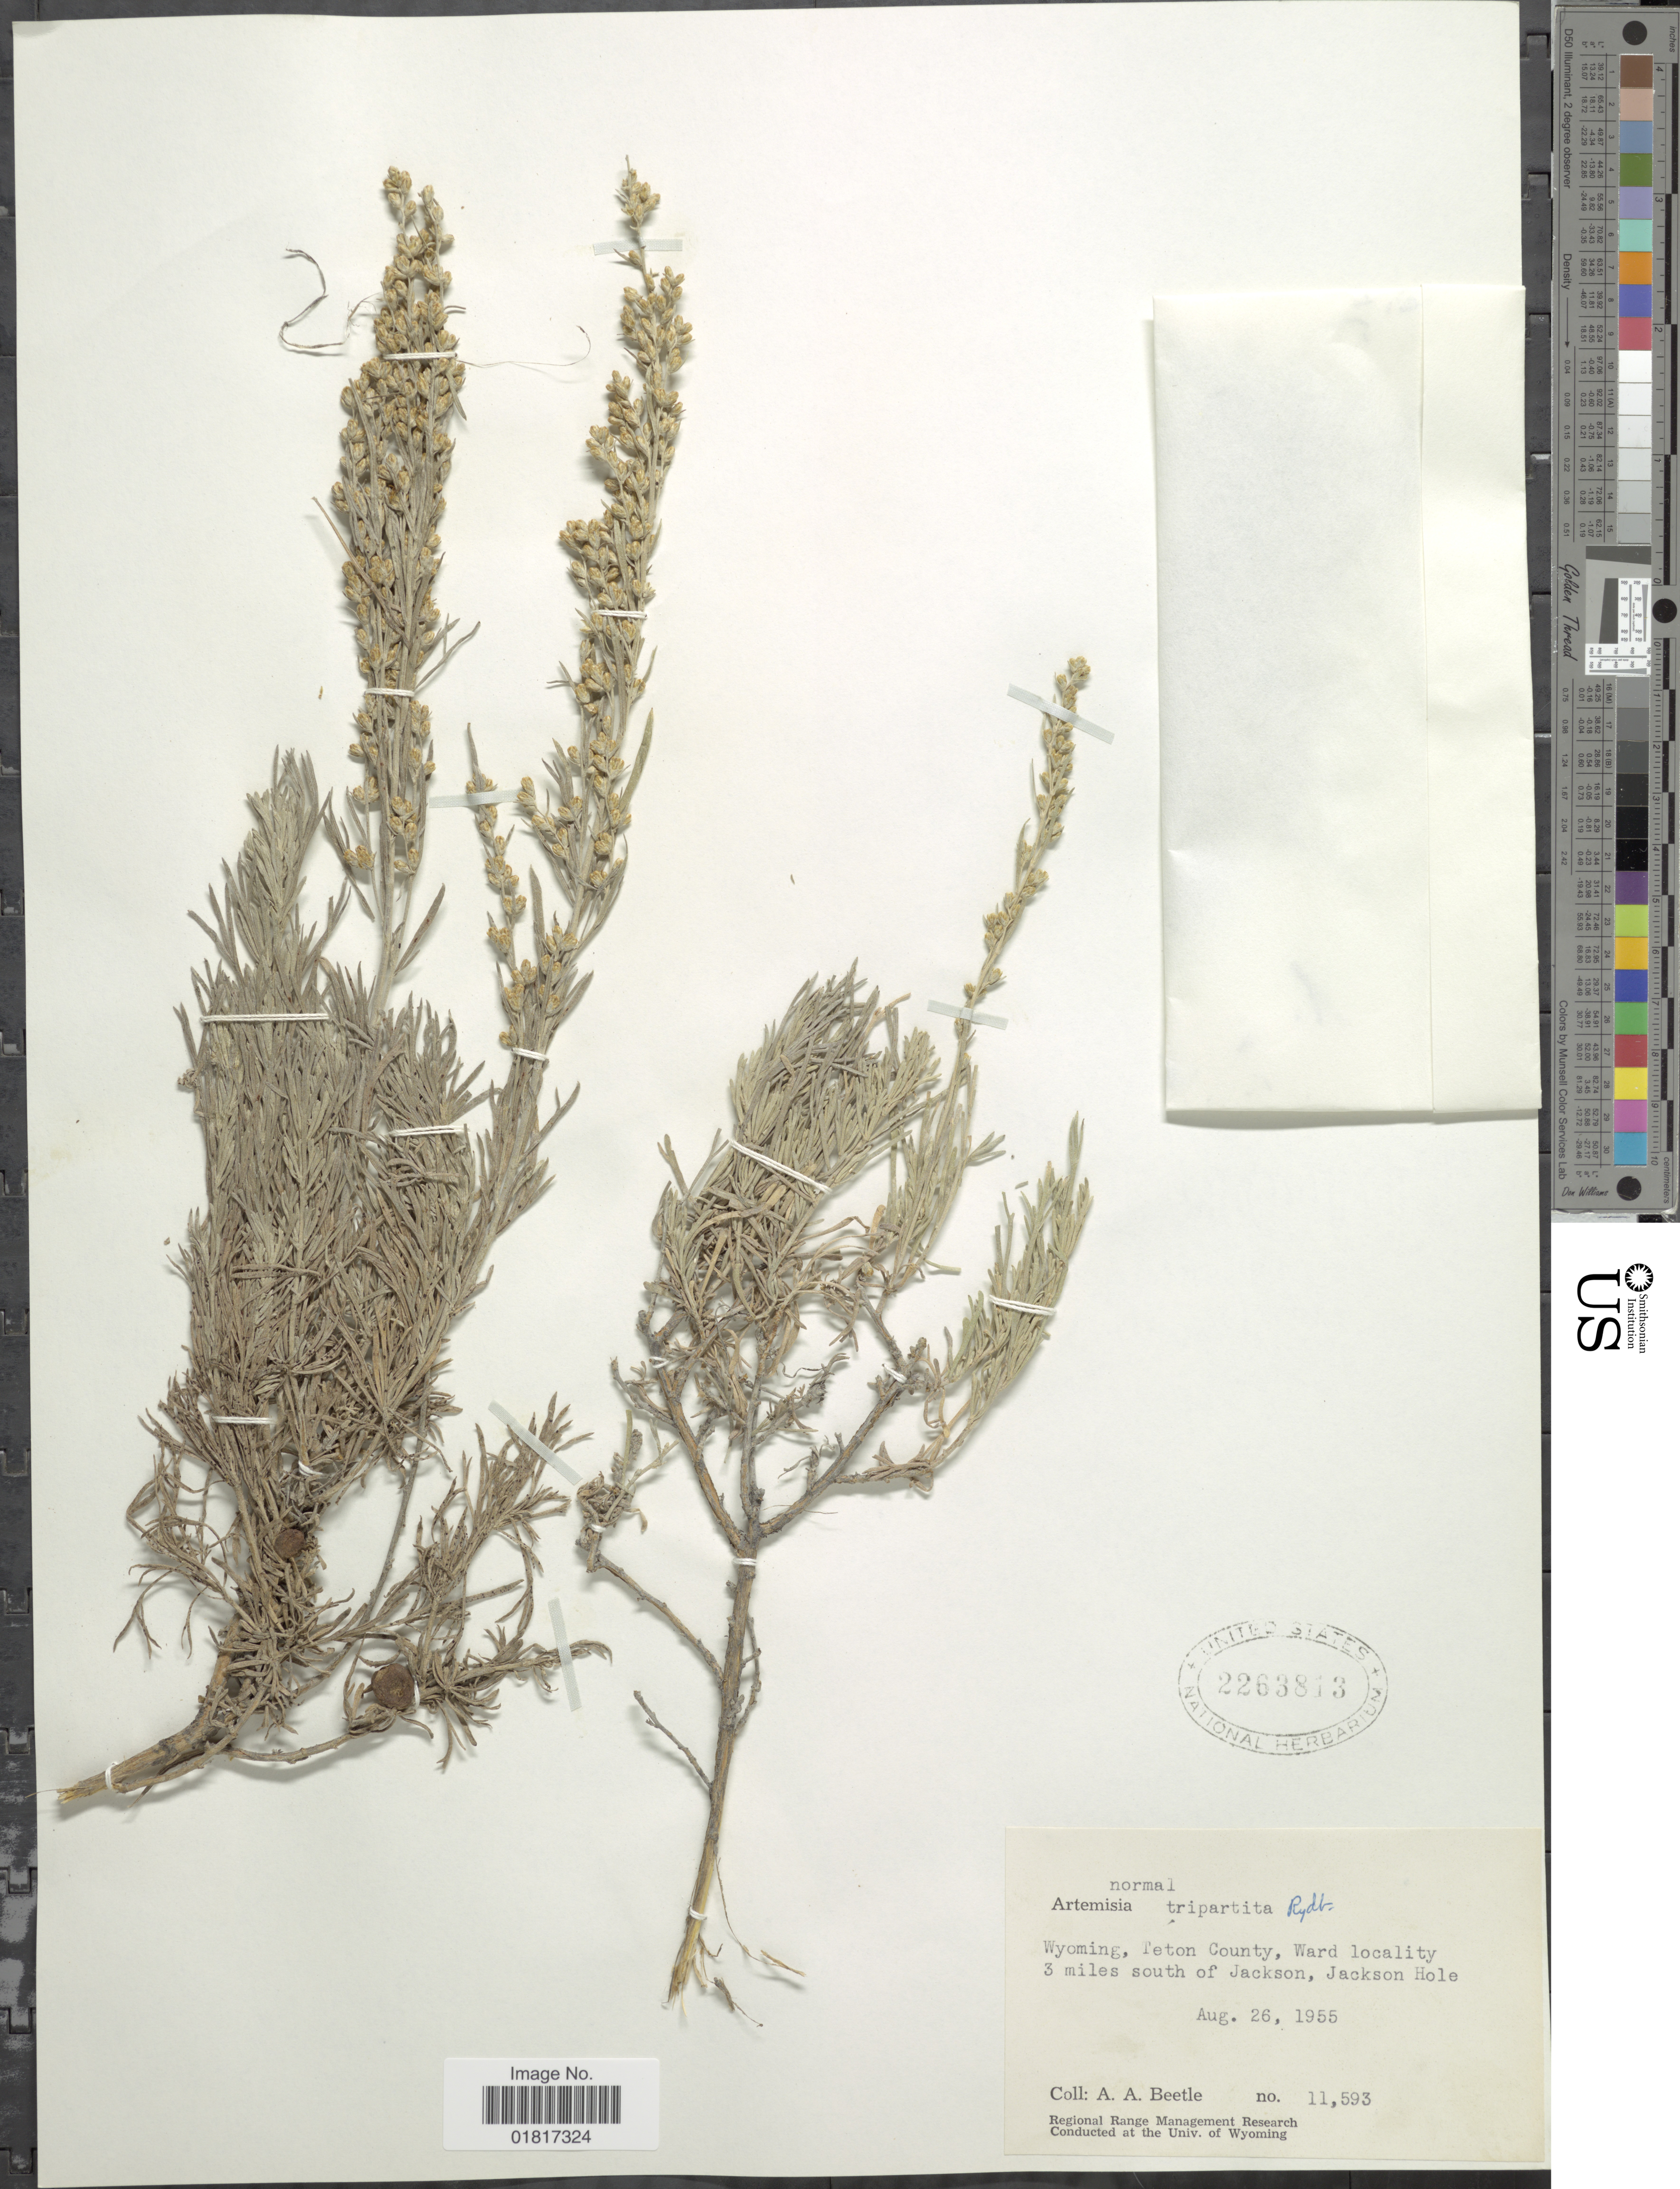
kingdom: Plantae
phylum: Tracheophyta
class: Magnoliopsida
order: Asterales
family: Asteraceae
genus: Artemisia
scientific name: Artemisia tripartita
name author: Rydb.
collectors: A. A. Beetle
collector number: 11593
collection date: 1955-08-26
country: United States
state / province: Wyoming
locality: Teton County, Ward locality 3 miles south of Jackson, Jackson Hole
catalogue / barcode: US 2263843